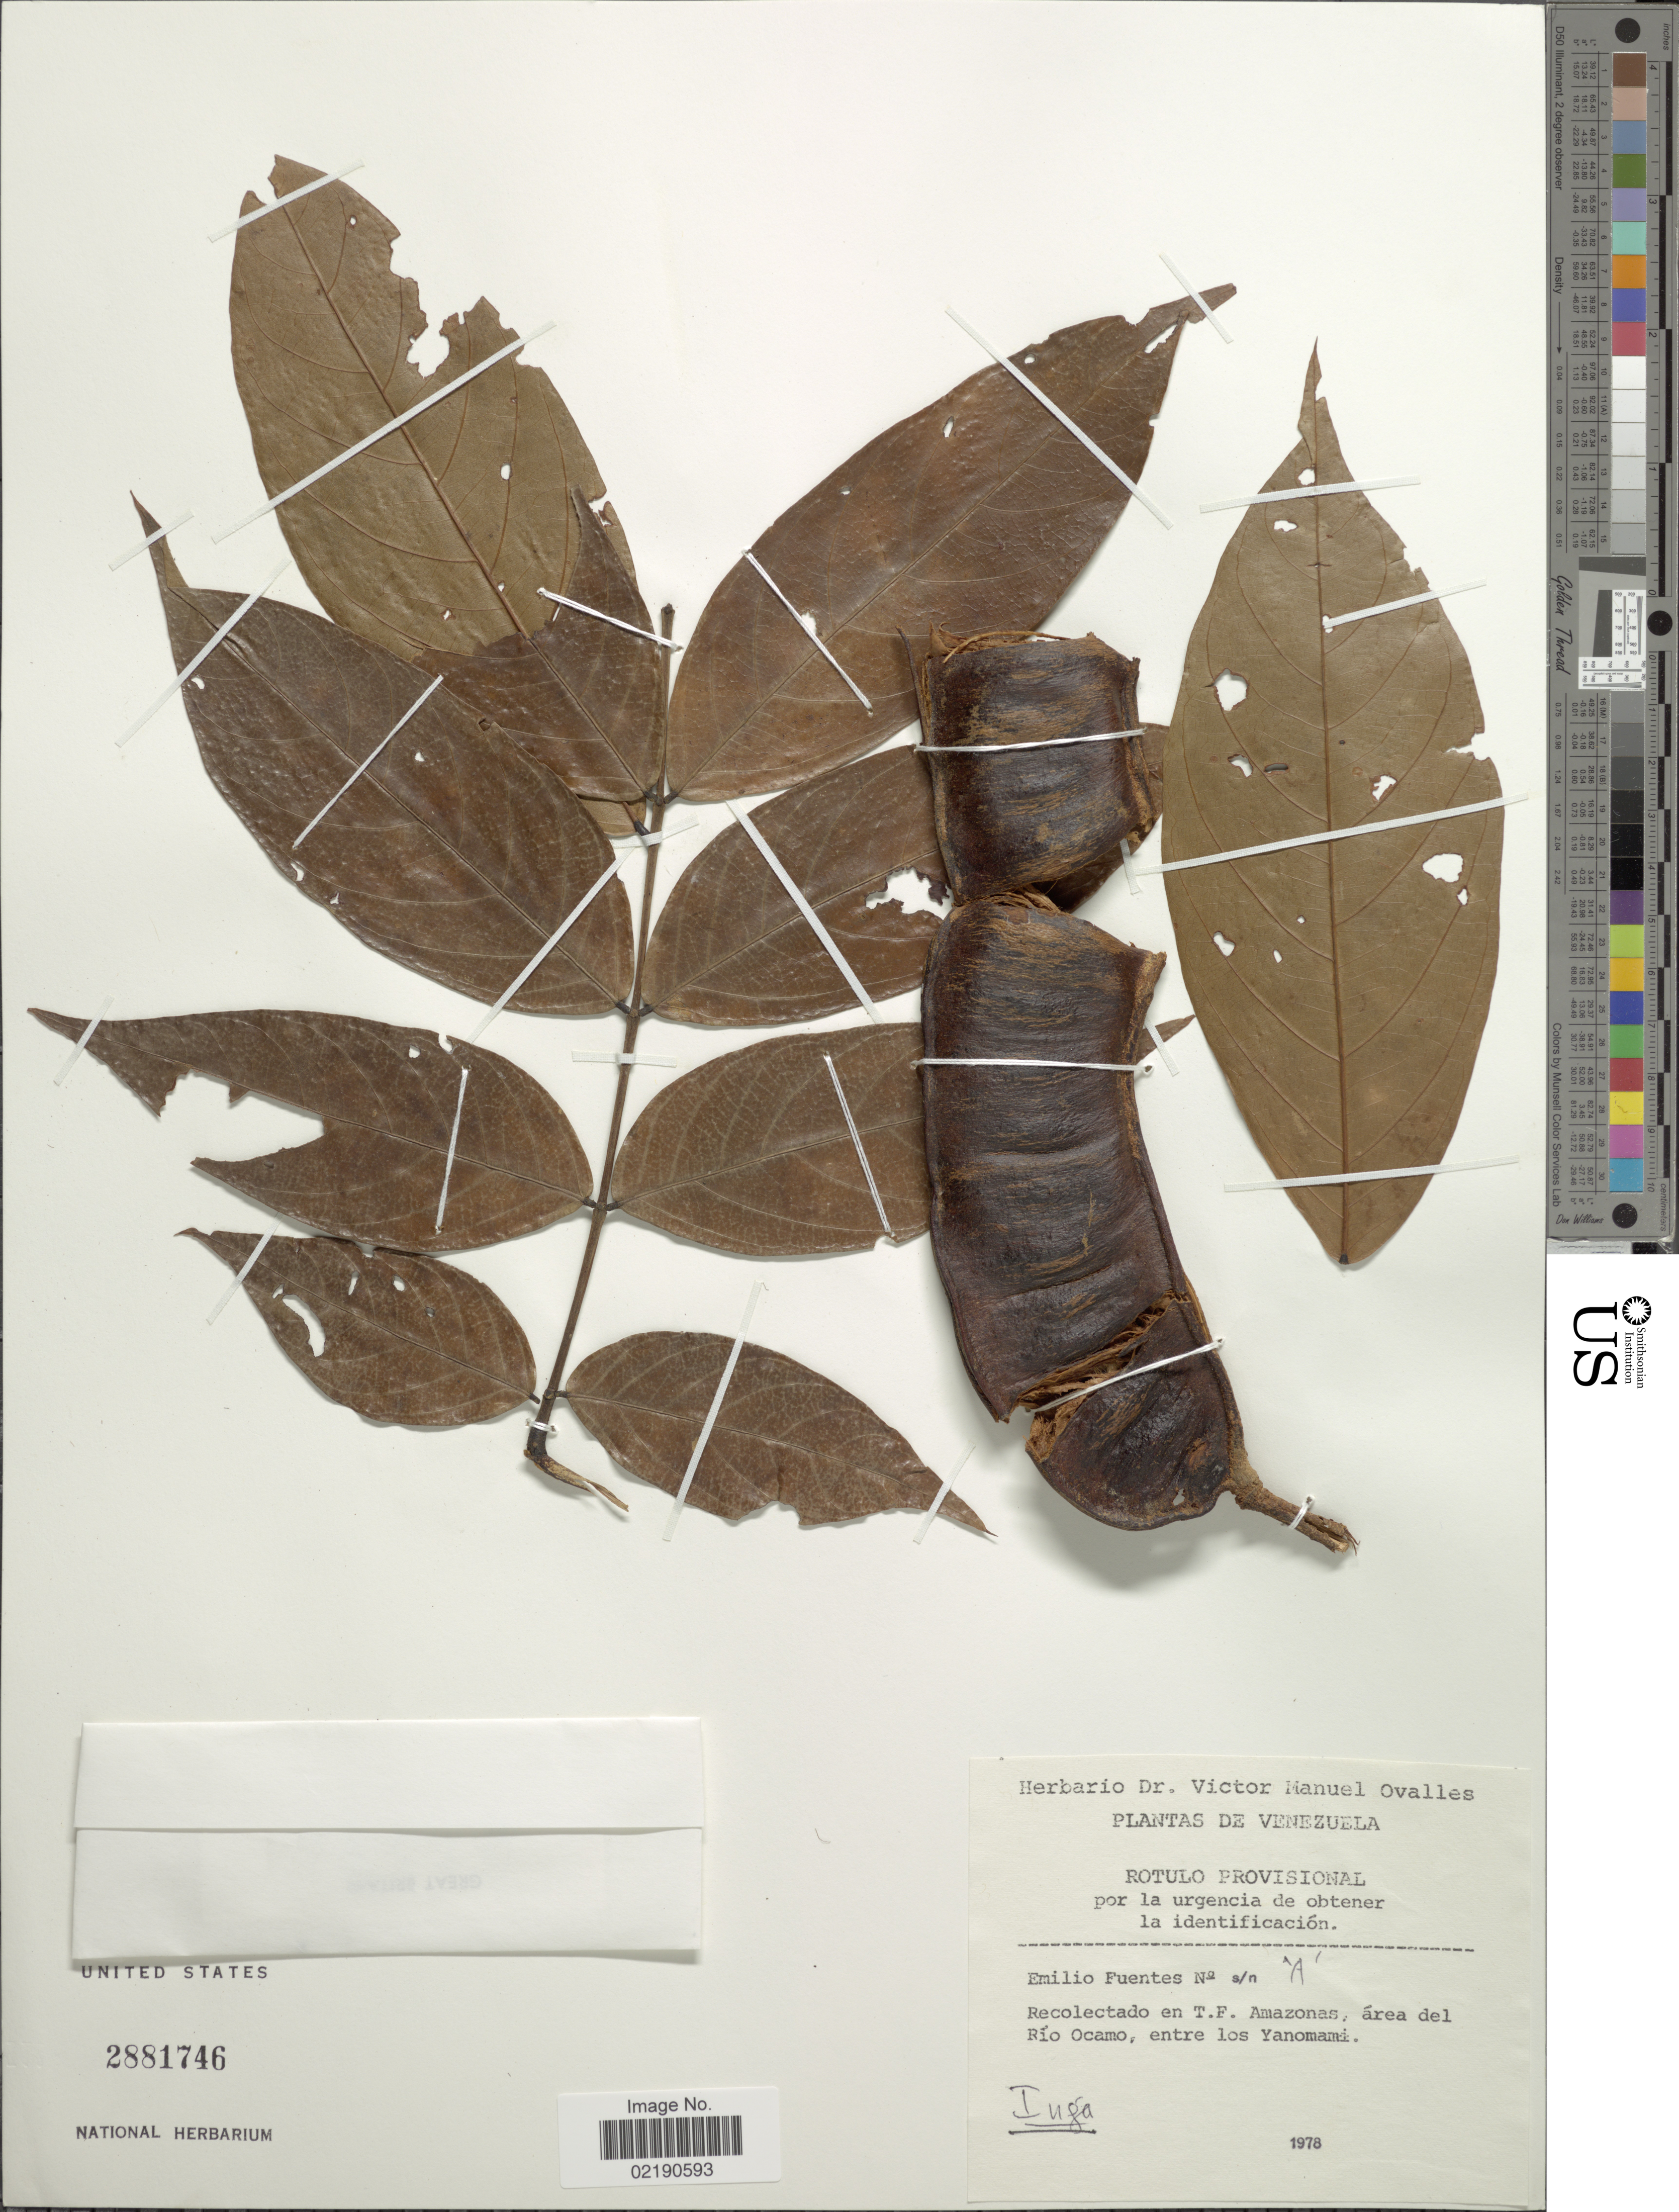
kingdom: Plantae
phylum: Tracheophyta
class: Magnoliopsida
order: Fabales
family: Fabaceae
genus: Inga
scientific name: Inga sp.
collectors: E. Fuentes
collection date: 1978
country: Venezuela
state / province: Amazonas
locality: T. F. Amazonas, area del Rio Ocamo, entre los Yanomami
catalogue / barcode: US 2881746